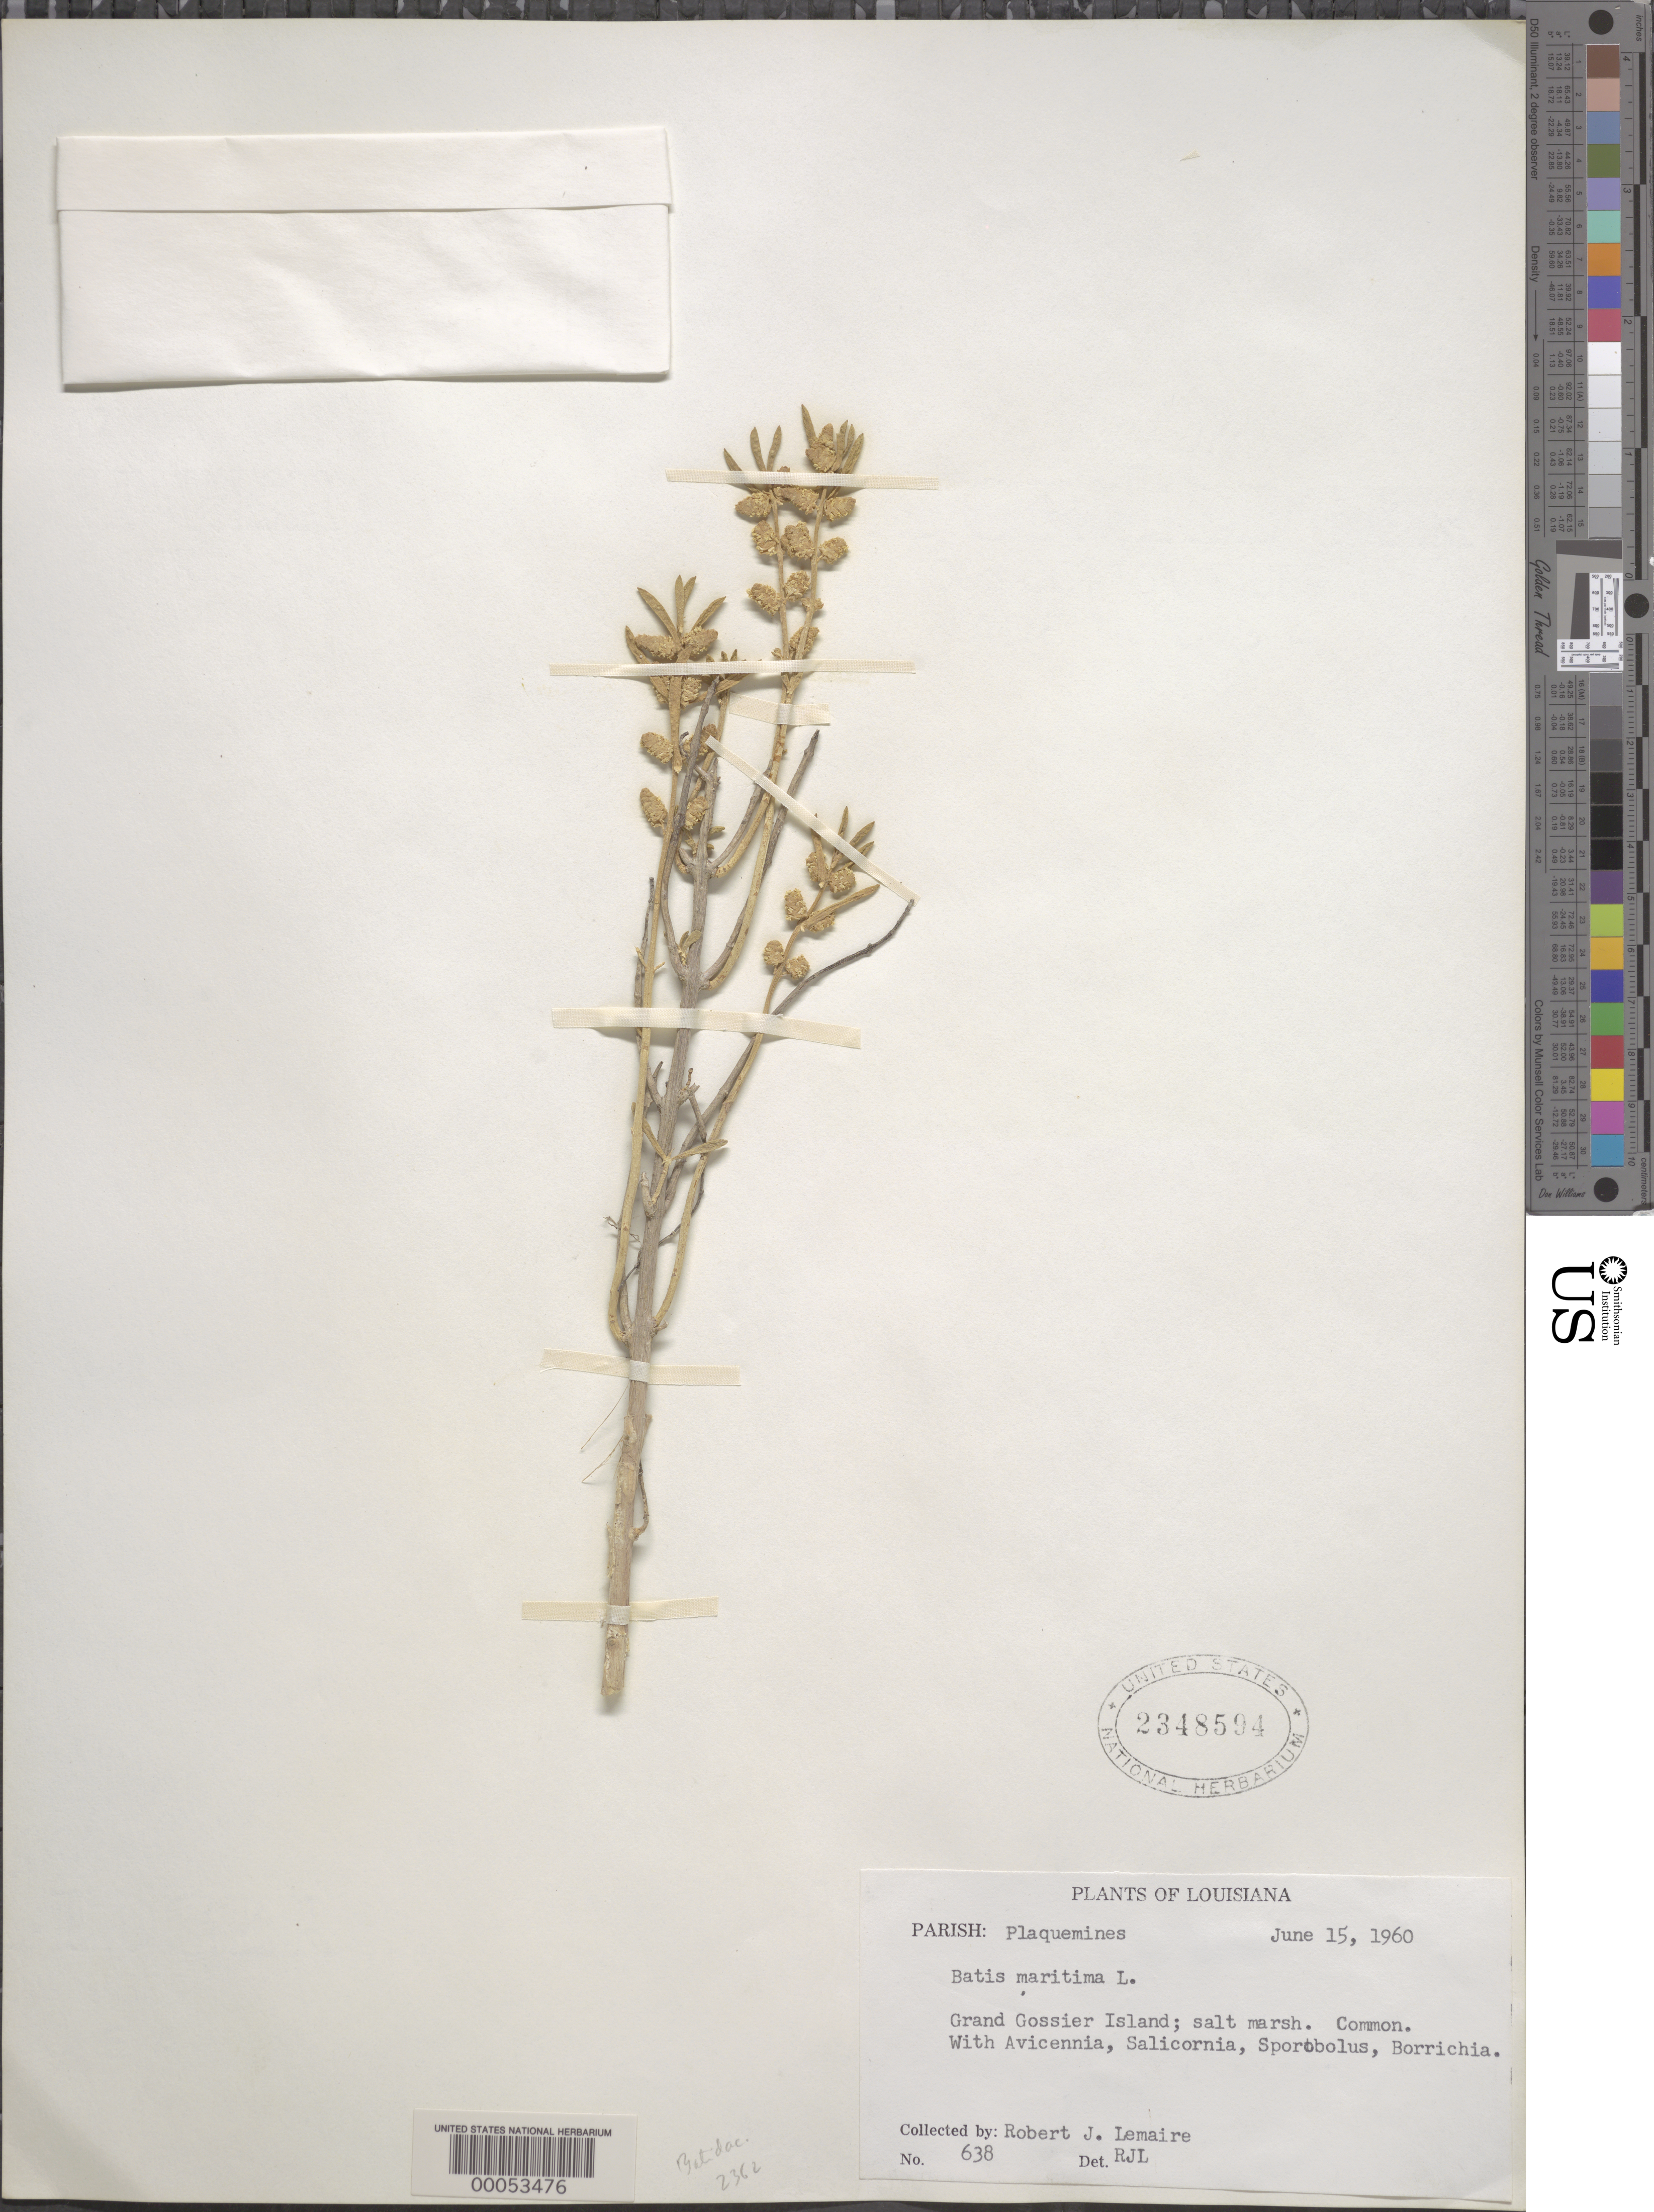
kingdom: Plantae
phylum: Tracheophyta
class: Magnoliopsida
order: Brassicales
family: Bataceae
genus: Batis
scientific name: Batis maritima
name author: L.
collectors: R. J. Lemaire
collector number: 638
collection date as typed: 15 Jun 1960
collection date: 1960-06-15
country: United States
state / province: Louisiana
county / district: Plaquemines Parish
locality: Grand gossier i.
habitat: Salt marsh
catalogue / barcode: US 2348594